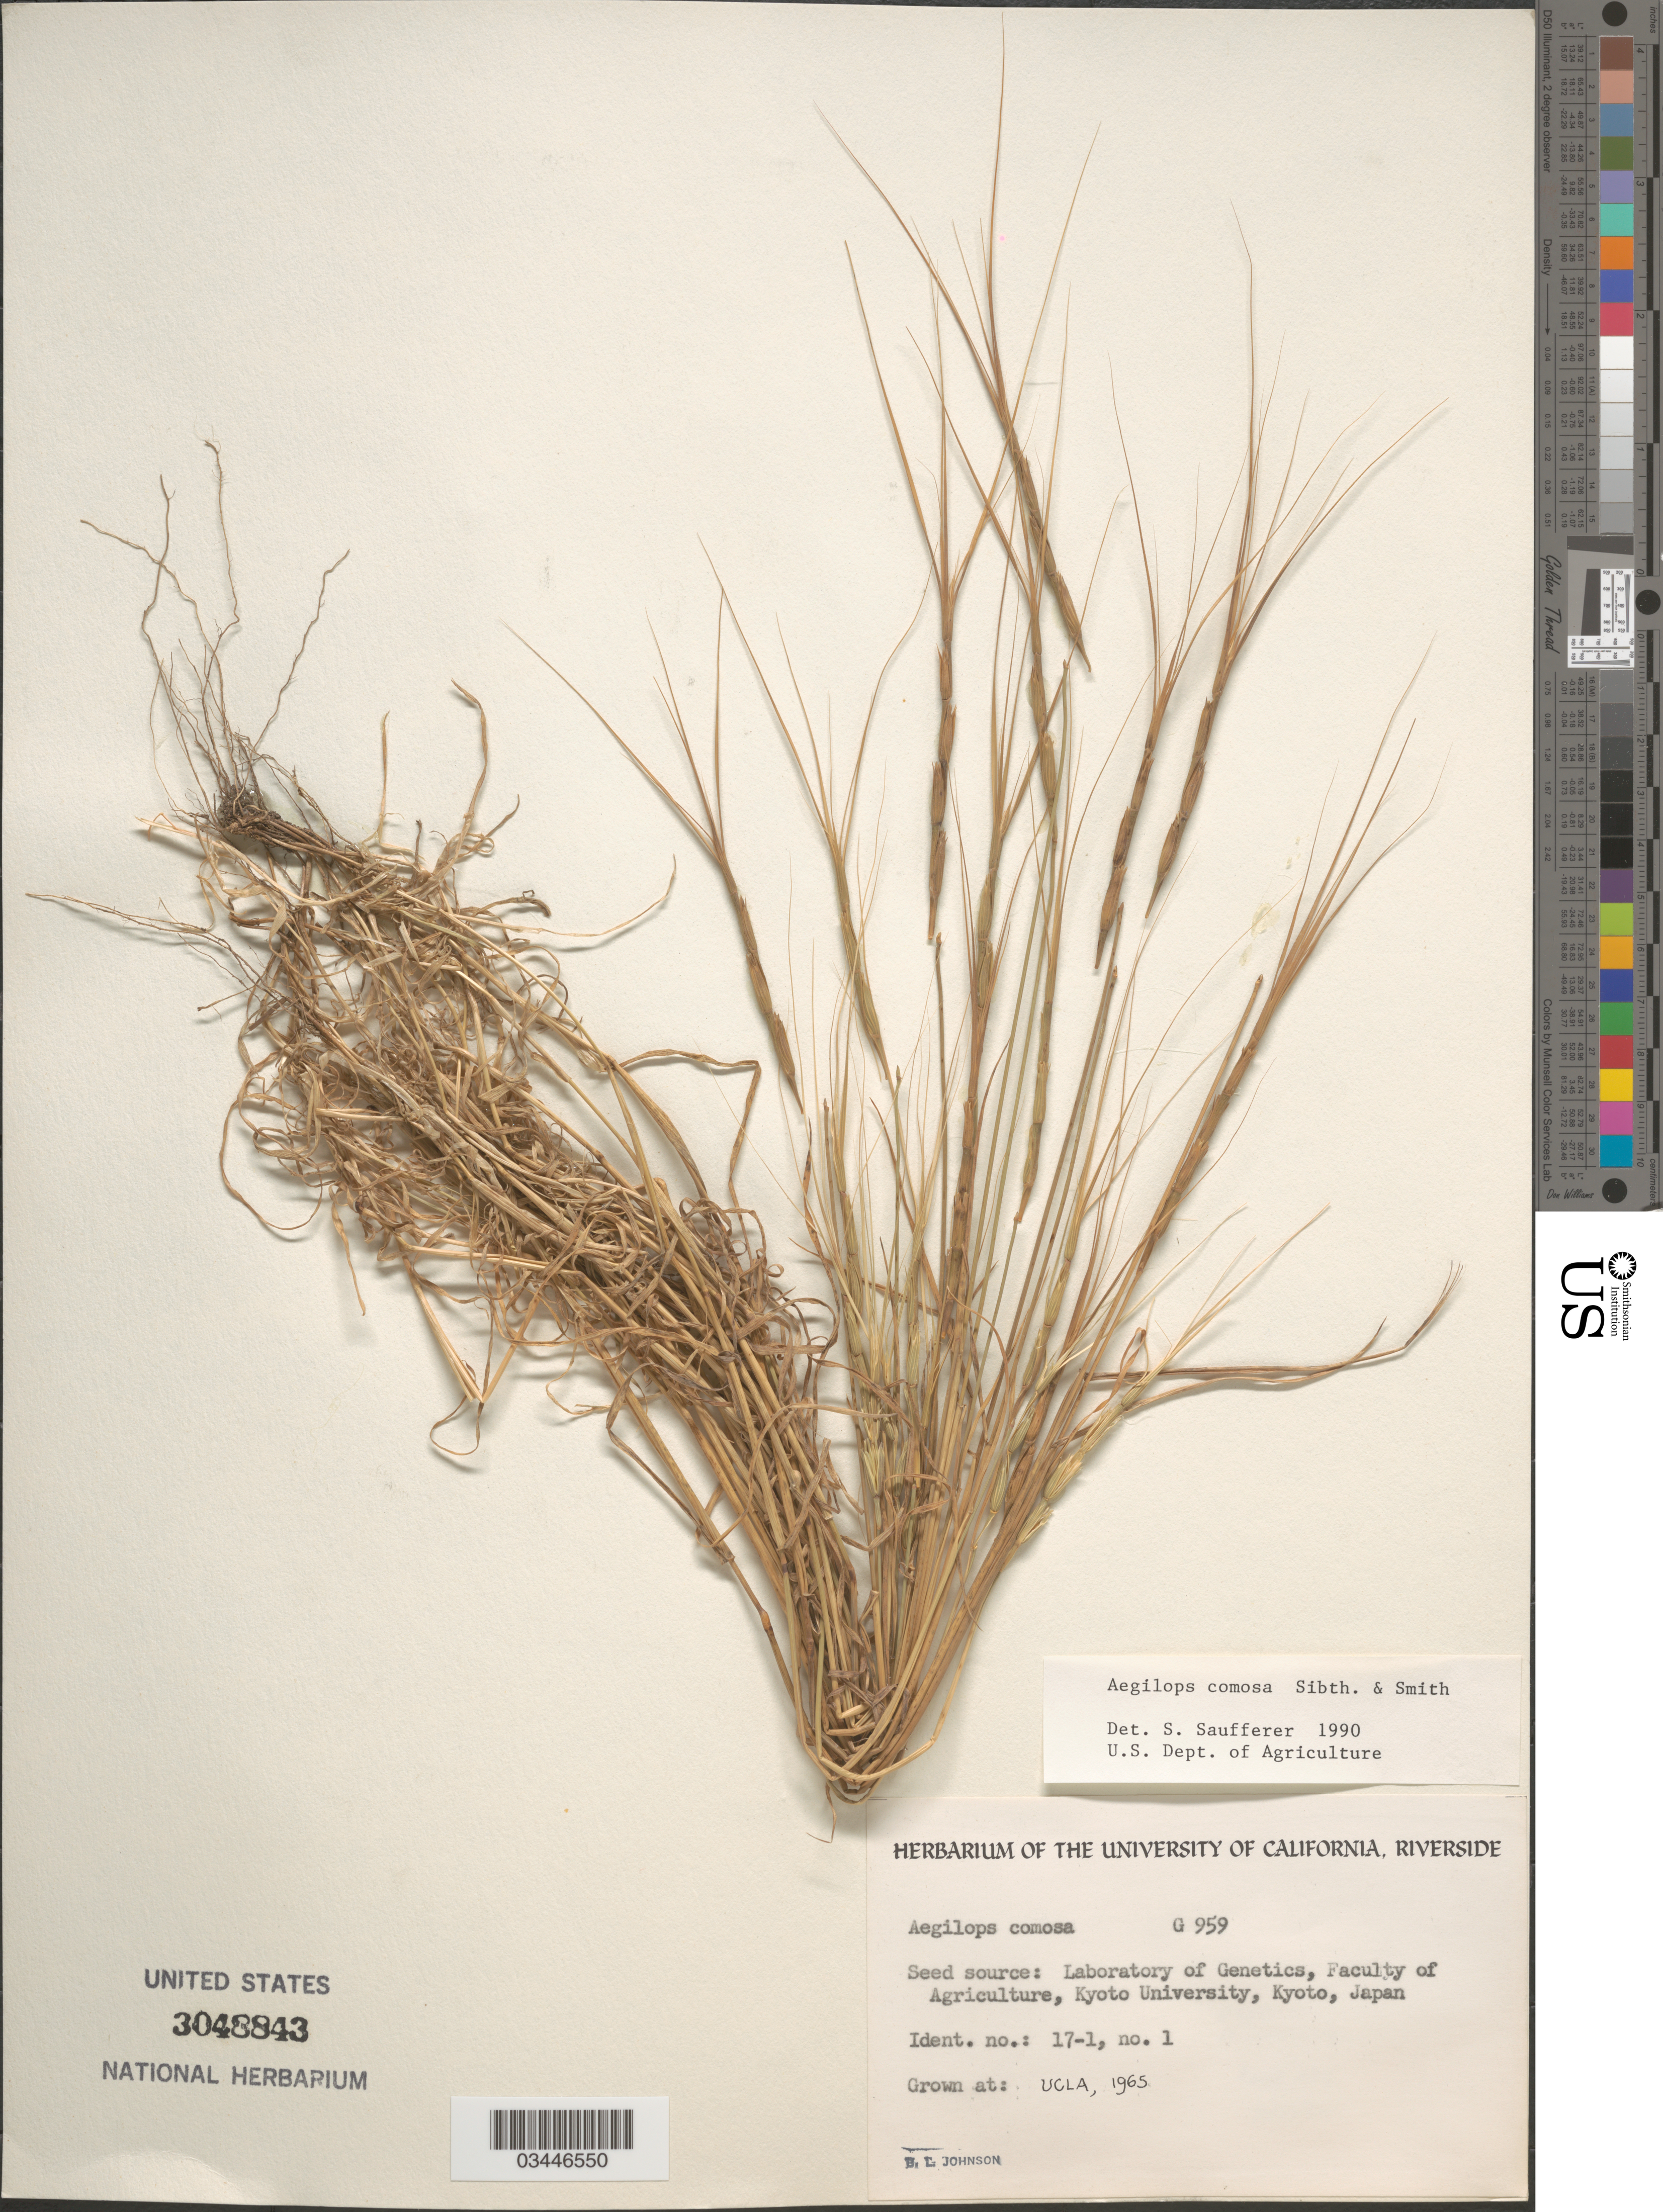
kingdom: Plantae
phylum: Tracheophyta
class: Liliopsida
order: Poales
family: Poaceae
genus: Aegilops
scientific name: Aegilops comosa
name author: Sibth. & Sm.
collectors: B. Johnson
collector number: G959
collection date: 1965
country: United States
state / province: California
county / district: Los Angeles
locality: UCLA.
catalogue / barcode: US 3048843